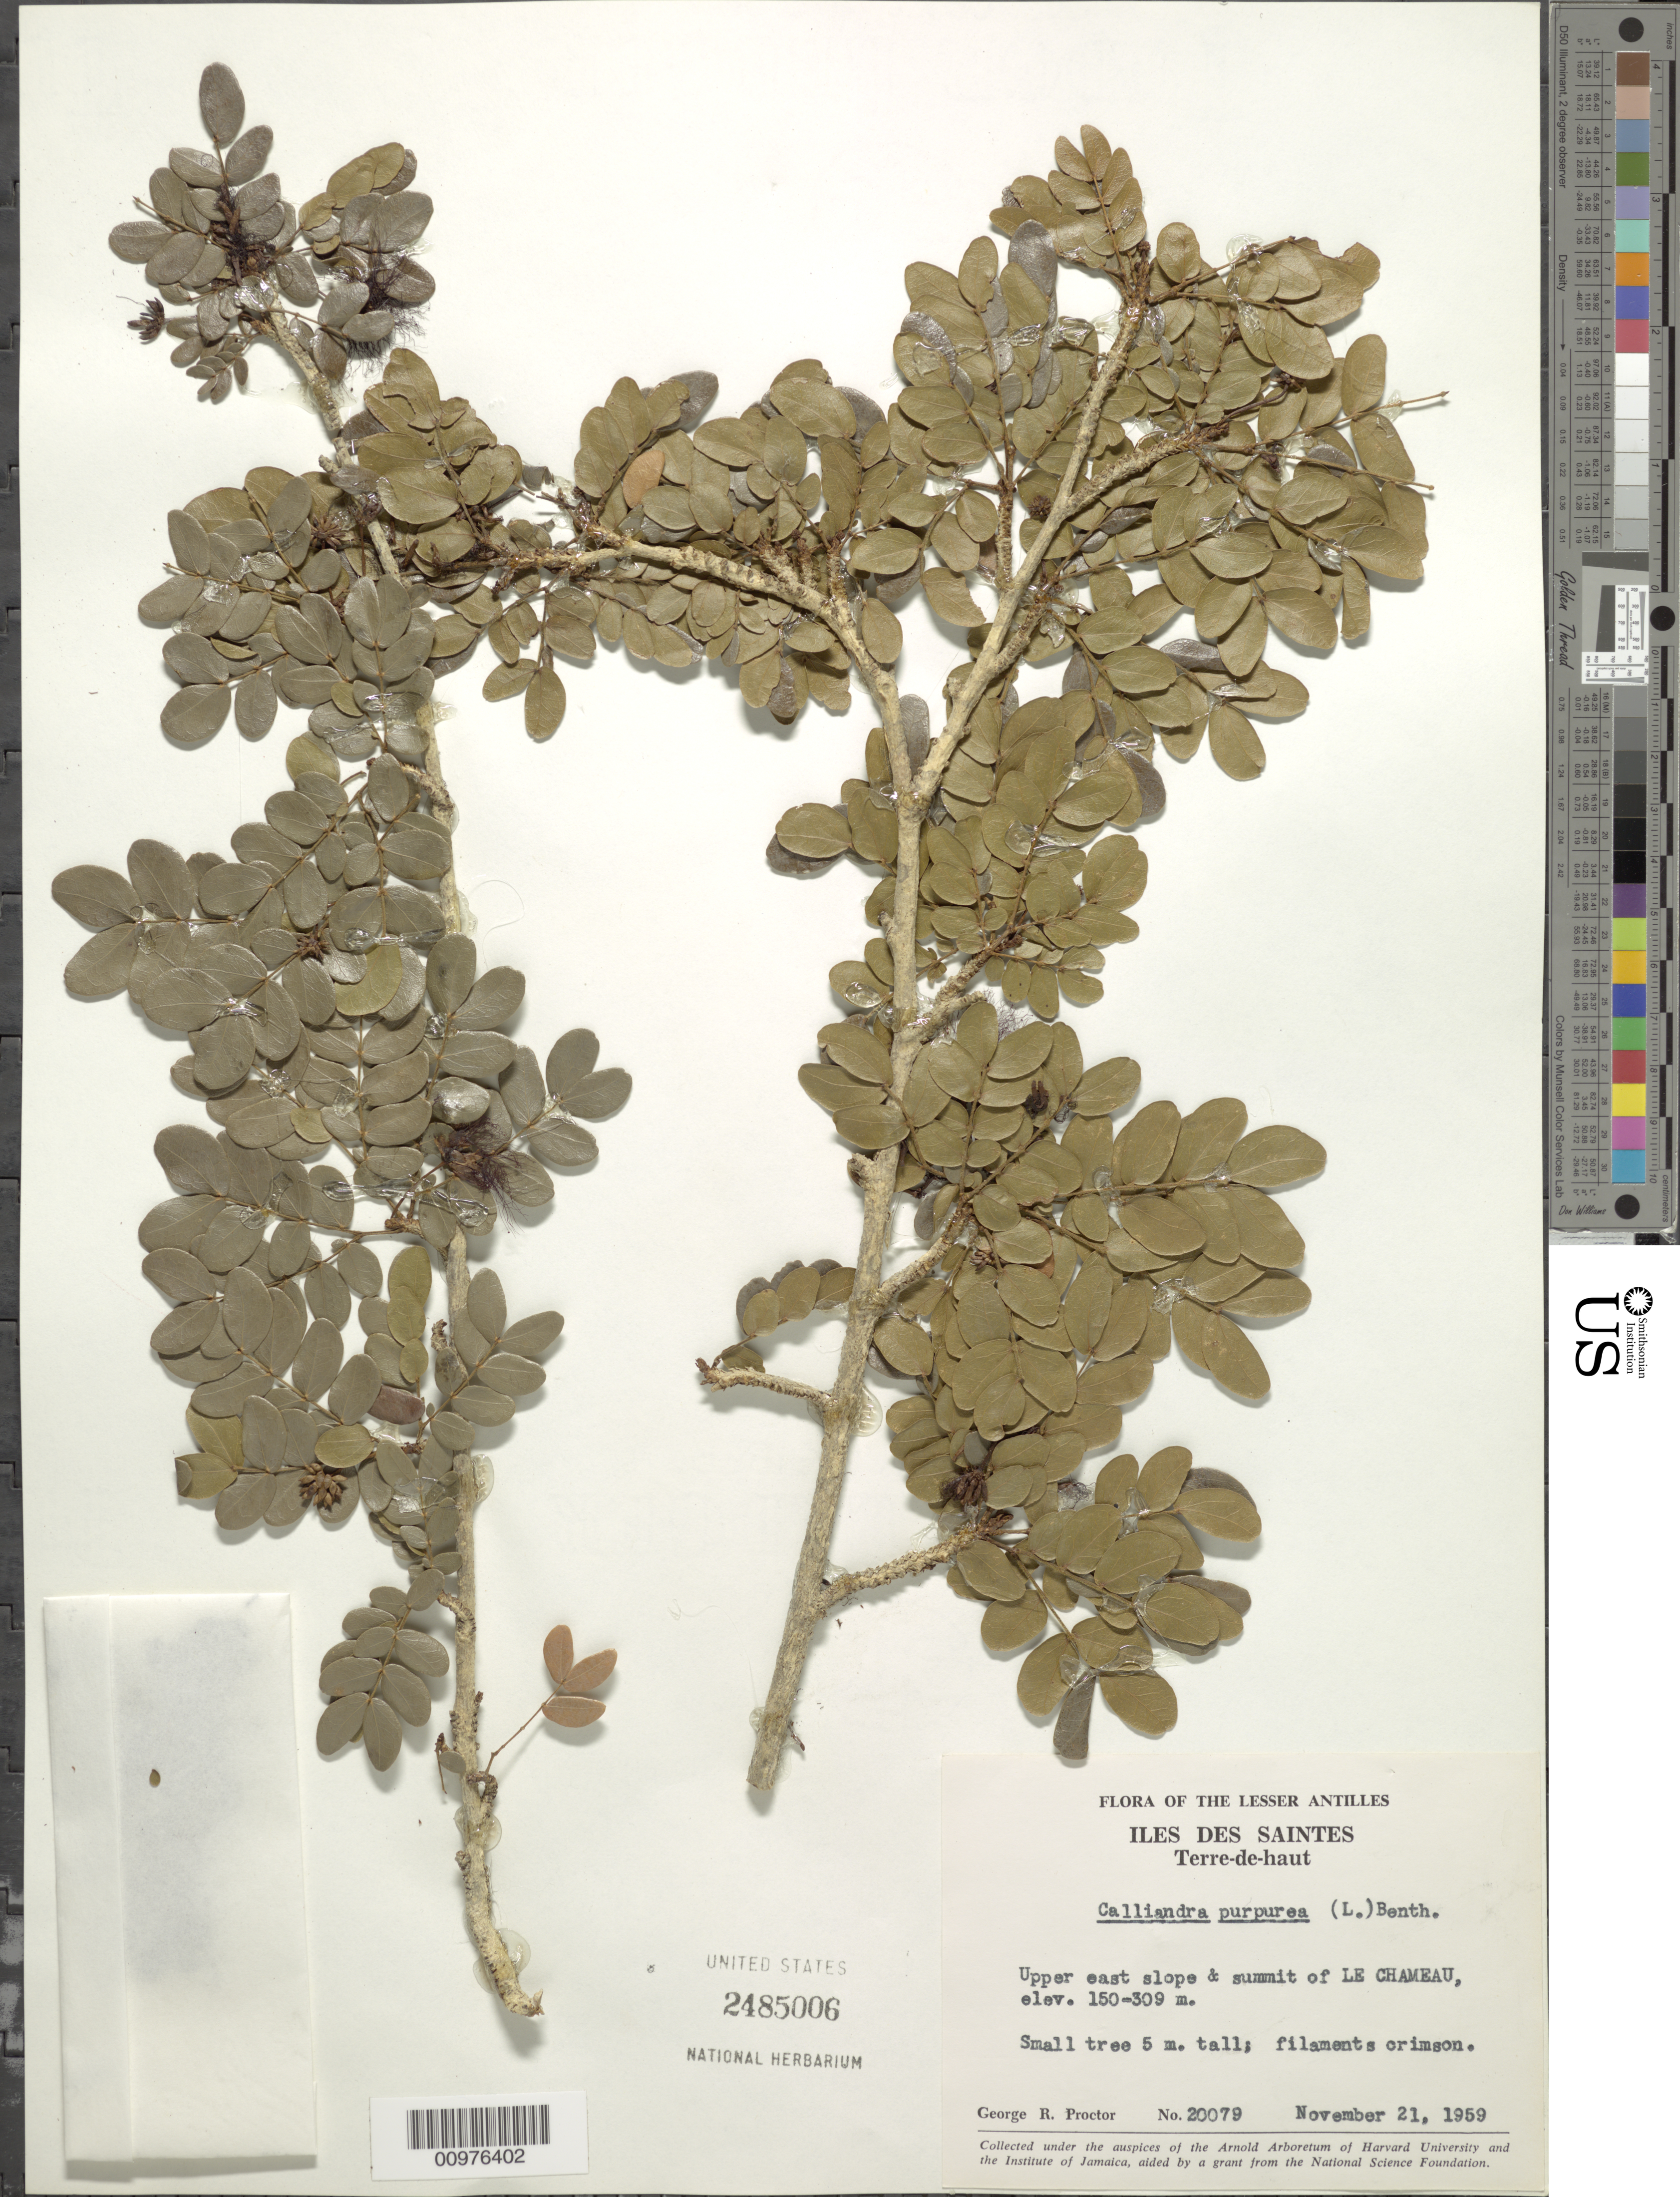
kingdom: Plantae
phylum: Tracheophyta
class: Magnoliopsida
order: Fabales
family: Fabaceae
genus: Calliandra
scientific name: Calliandra purpurea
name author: (L.) Benth.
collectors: G. R. Proctor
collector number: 20079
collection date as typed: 21 Nov 1959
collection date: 1959-11-21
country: Guadeloupe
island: Basse Terre [Guadeloupe]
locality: Iles des Saintes-Terre de Haut; upper east slope and summit of le Chameau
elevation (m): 150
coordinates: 0 N, 0 E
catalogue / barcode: US 2485006